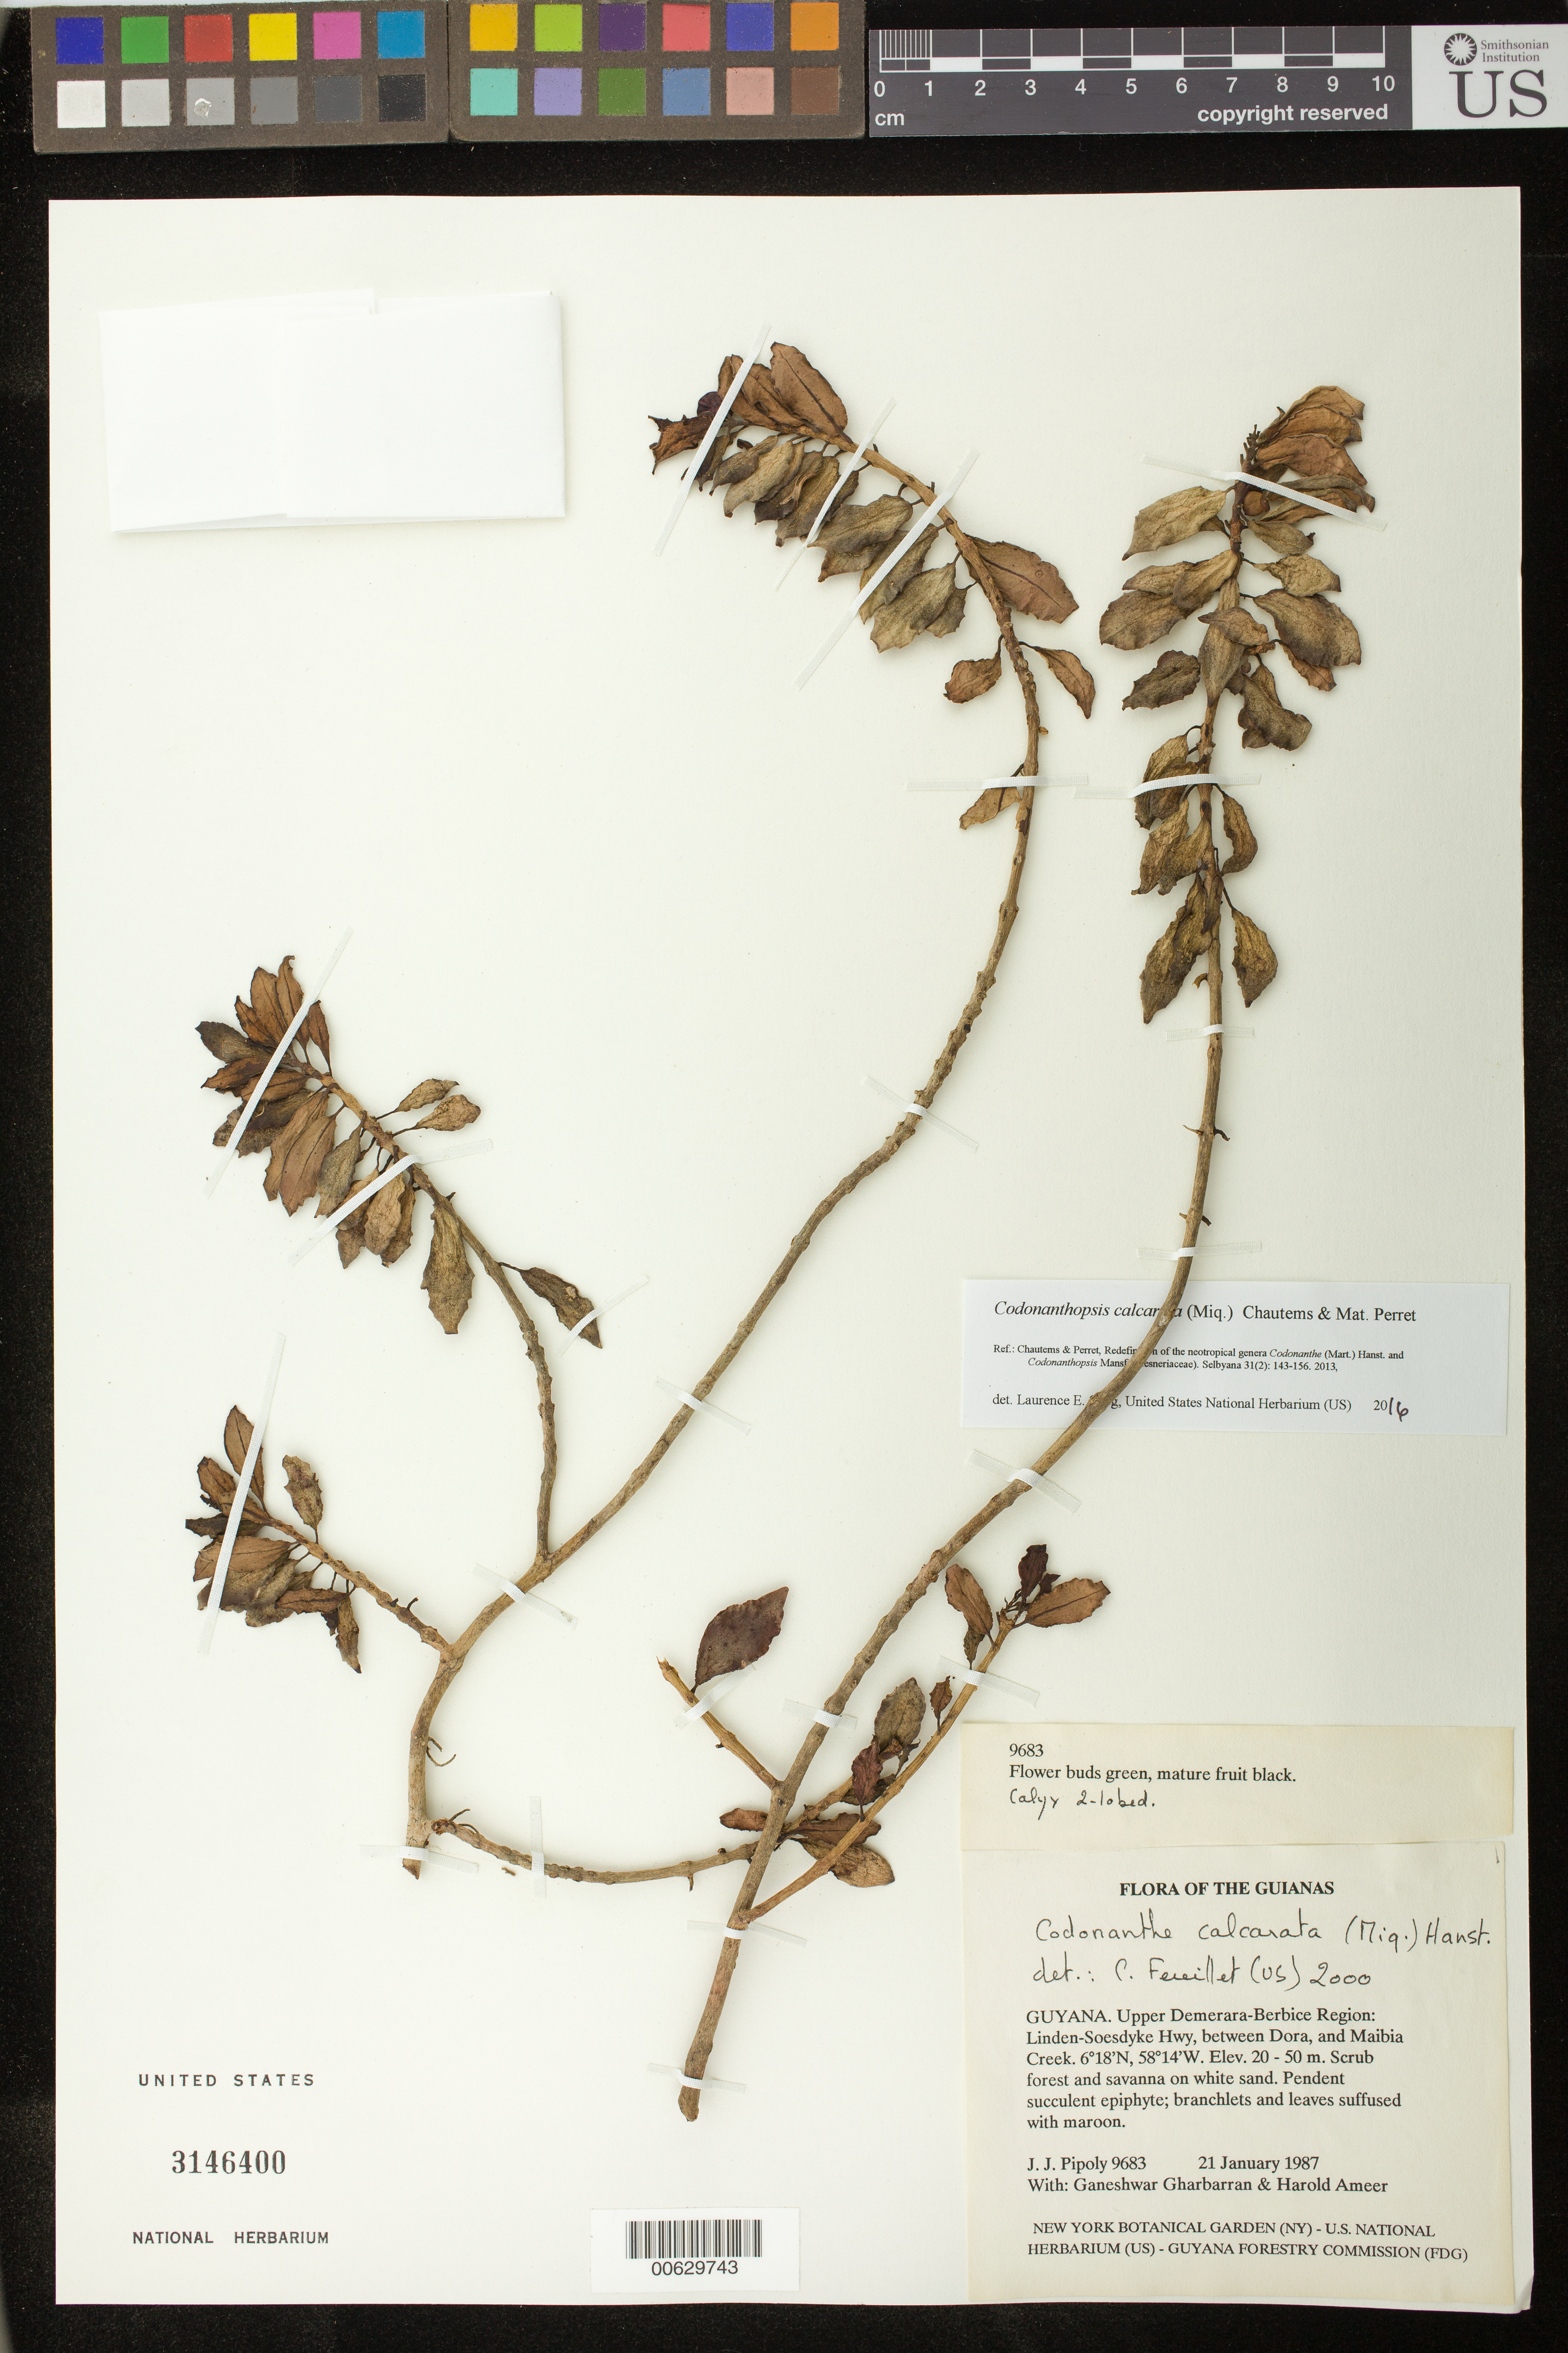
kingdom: Plantae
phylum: Tracheophyta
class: Magnoliopsida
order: Lamiales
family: Gesneriaceae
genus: Codonanthopsis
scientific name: Codonanthopsis calcarata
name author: (Miq.) Chautems & Mat.Perret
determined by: Skog, Laurence E.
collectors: J. J. Pipoly, G. Gharbarran & H. Ameer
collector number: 9683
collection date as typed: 21 Jan 1987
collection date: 1987-01-21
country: Guyana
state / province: U. Demerara-Berbice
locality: Linden-Soesdyke Hwy, between Dora, and Maibia Creek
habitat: Scrub forest and savanna on white sand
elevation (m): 20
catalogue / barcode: US 3146400